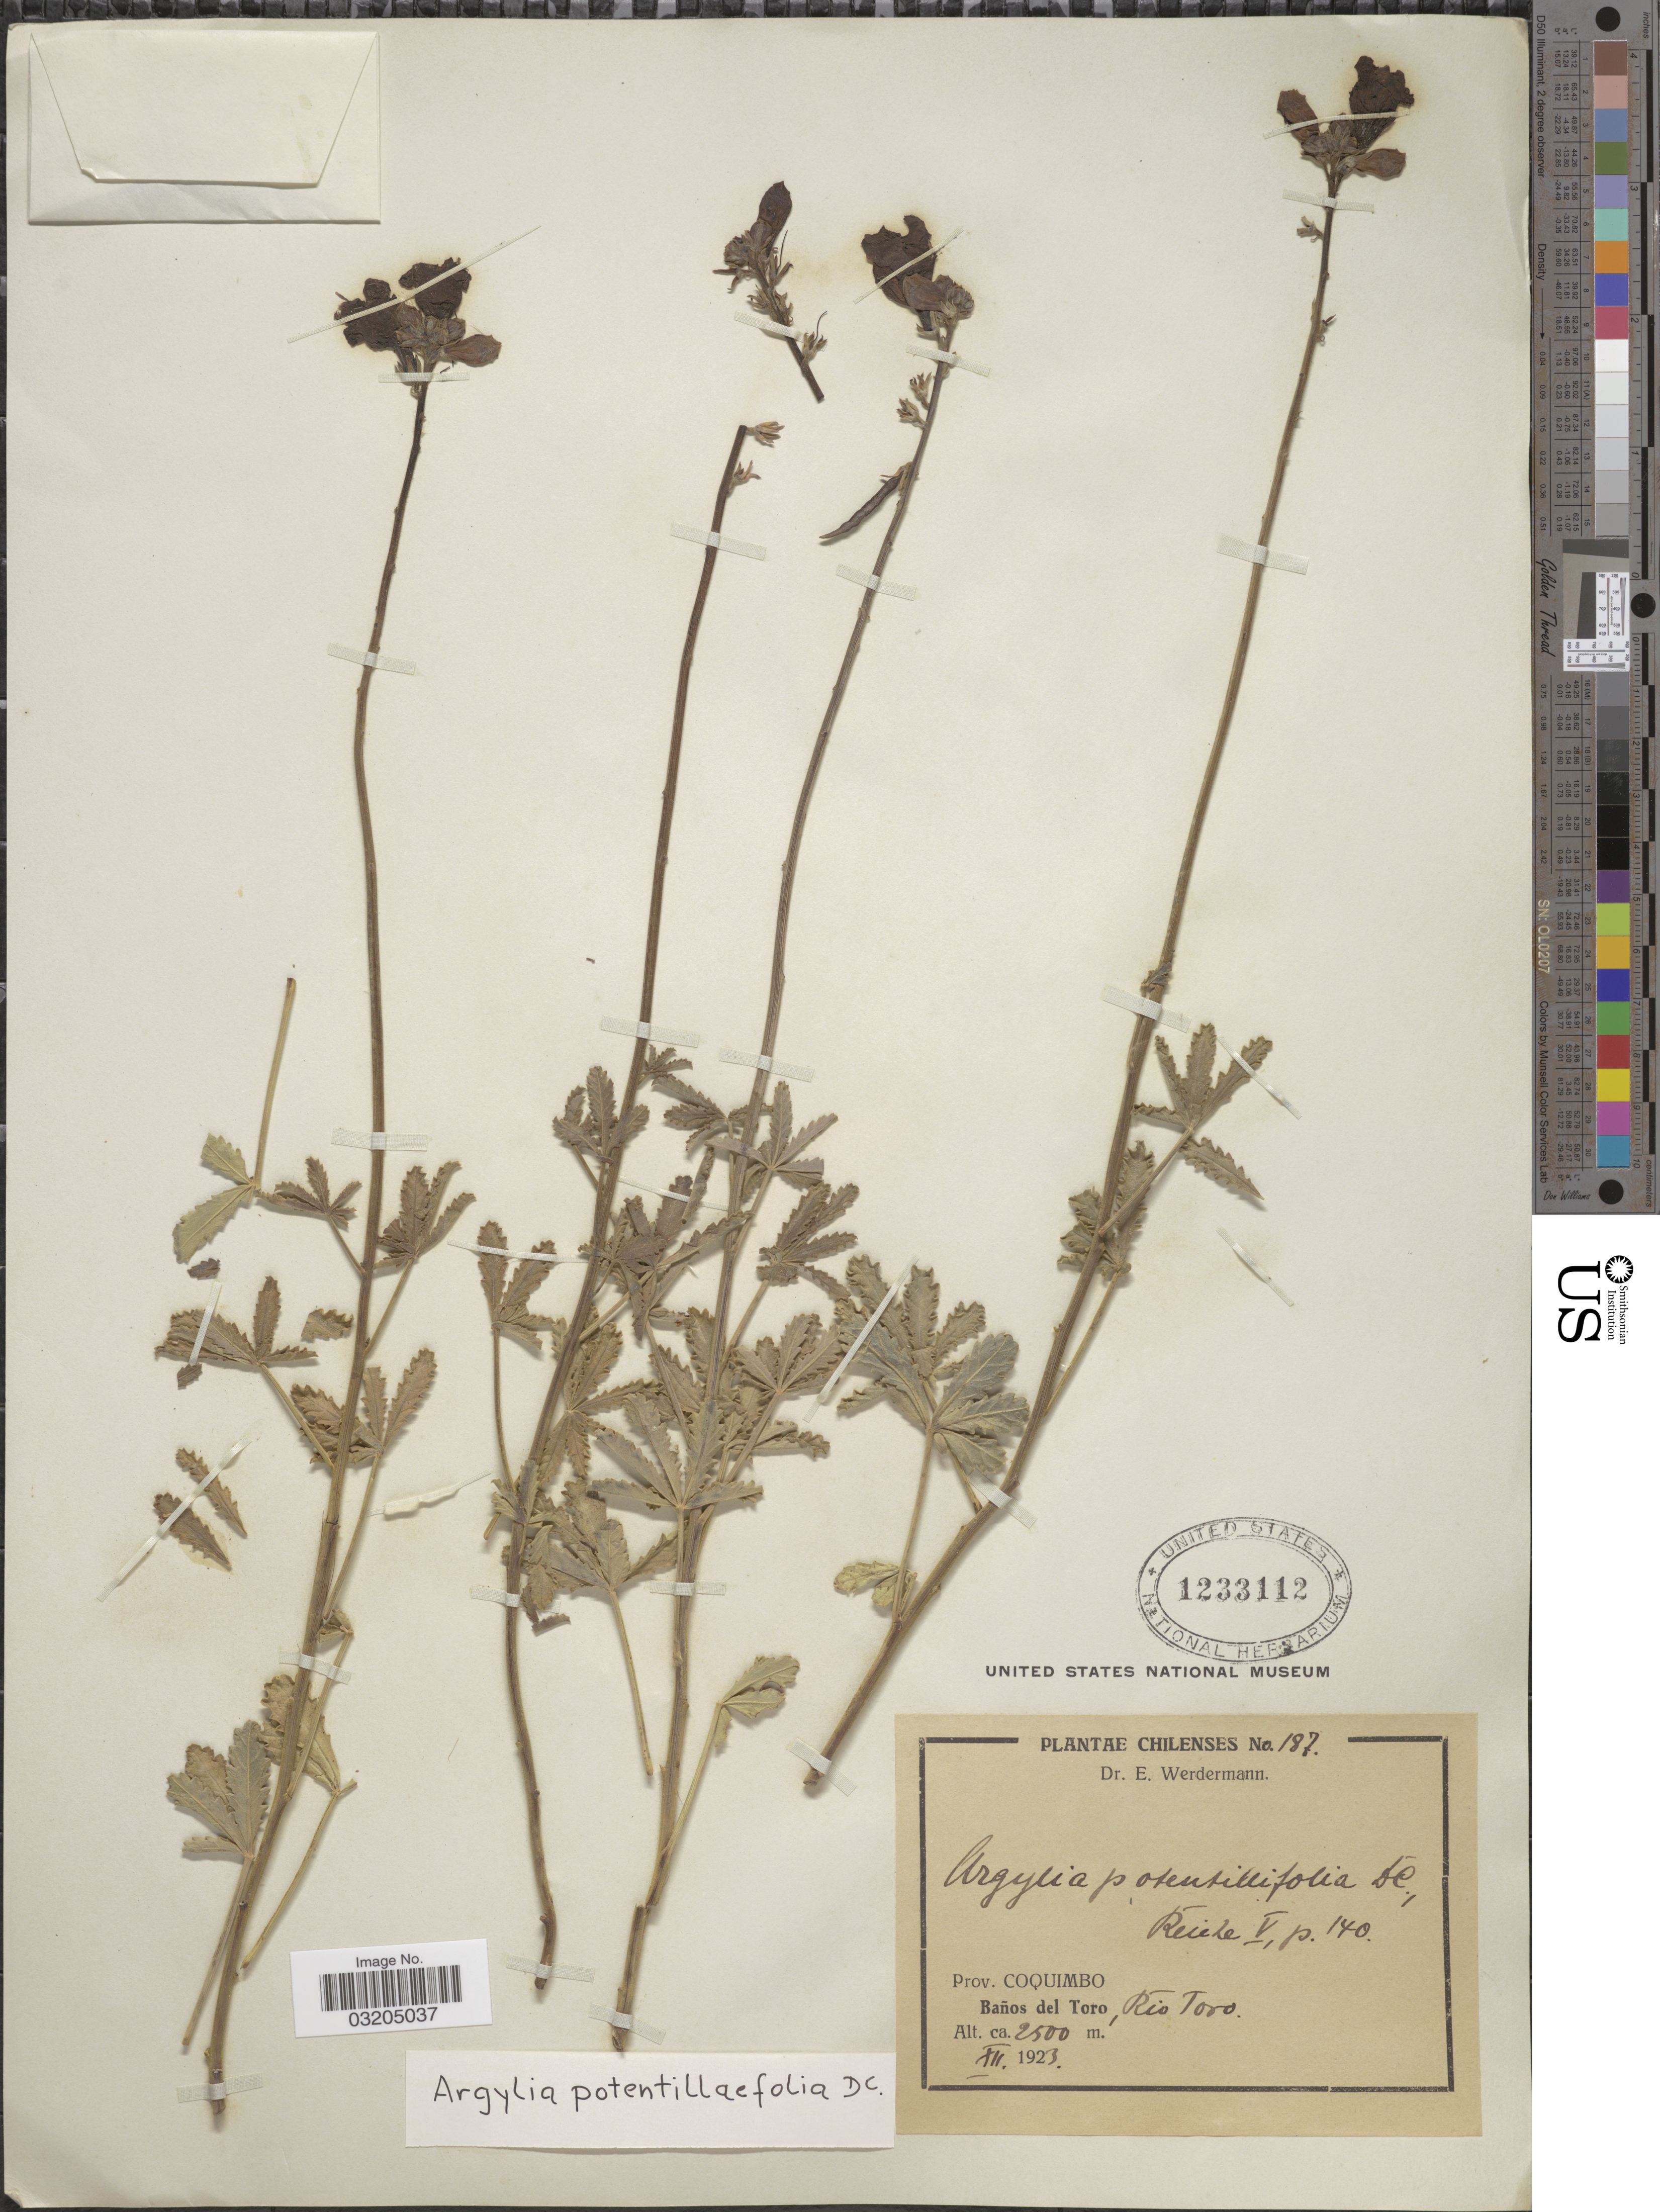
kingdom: Plantae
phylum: Tracheophyta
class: Magnoliopsida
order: Lamiales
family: Bignoniaceae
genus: Argylia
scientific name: Argylia potentillifolia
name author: A. DC. in DC.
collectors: E. Werdermann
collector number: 187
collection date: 1923-12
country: Chile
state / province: Coquimbo (IV)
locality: Baño del Toro, Río Toro.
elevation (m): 2500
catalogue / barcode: US 1233112